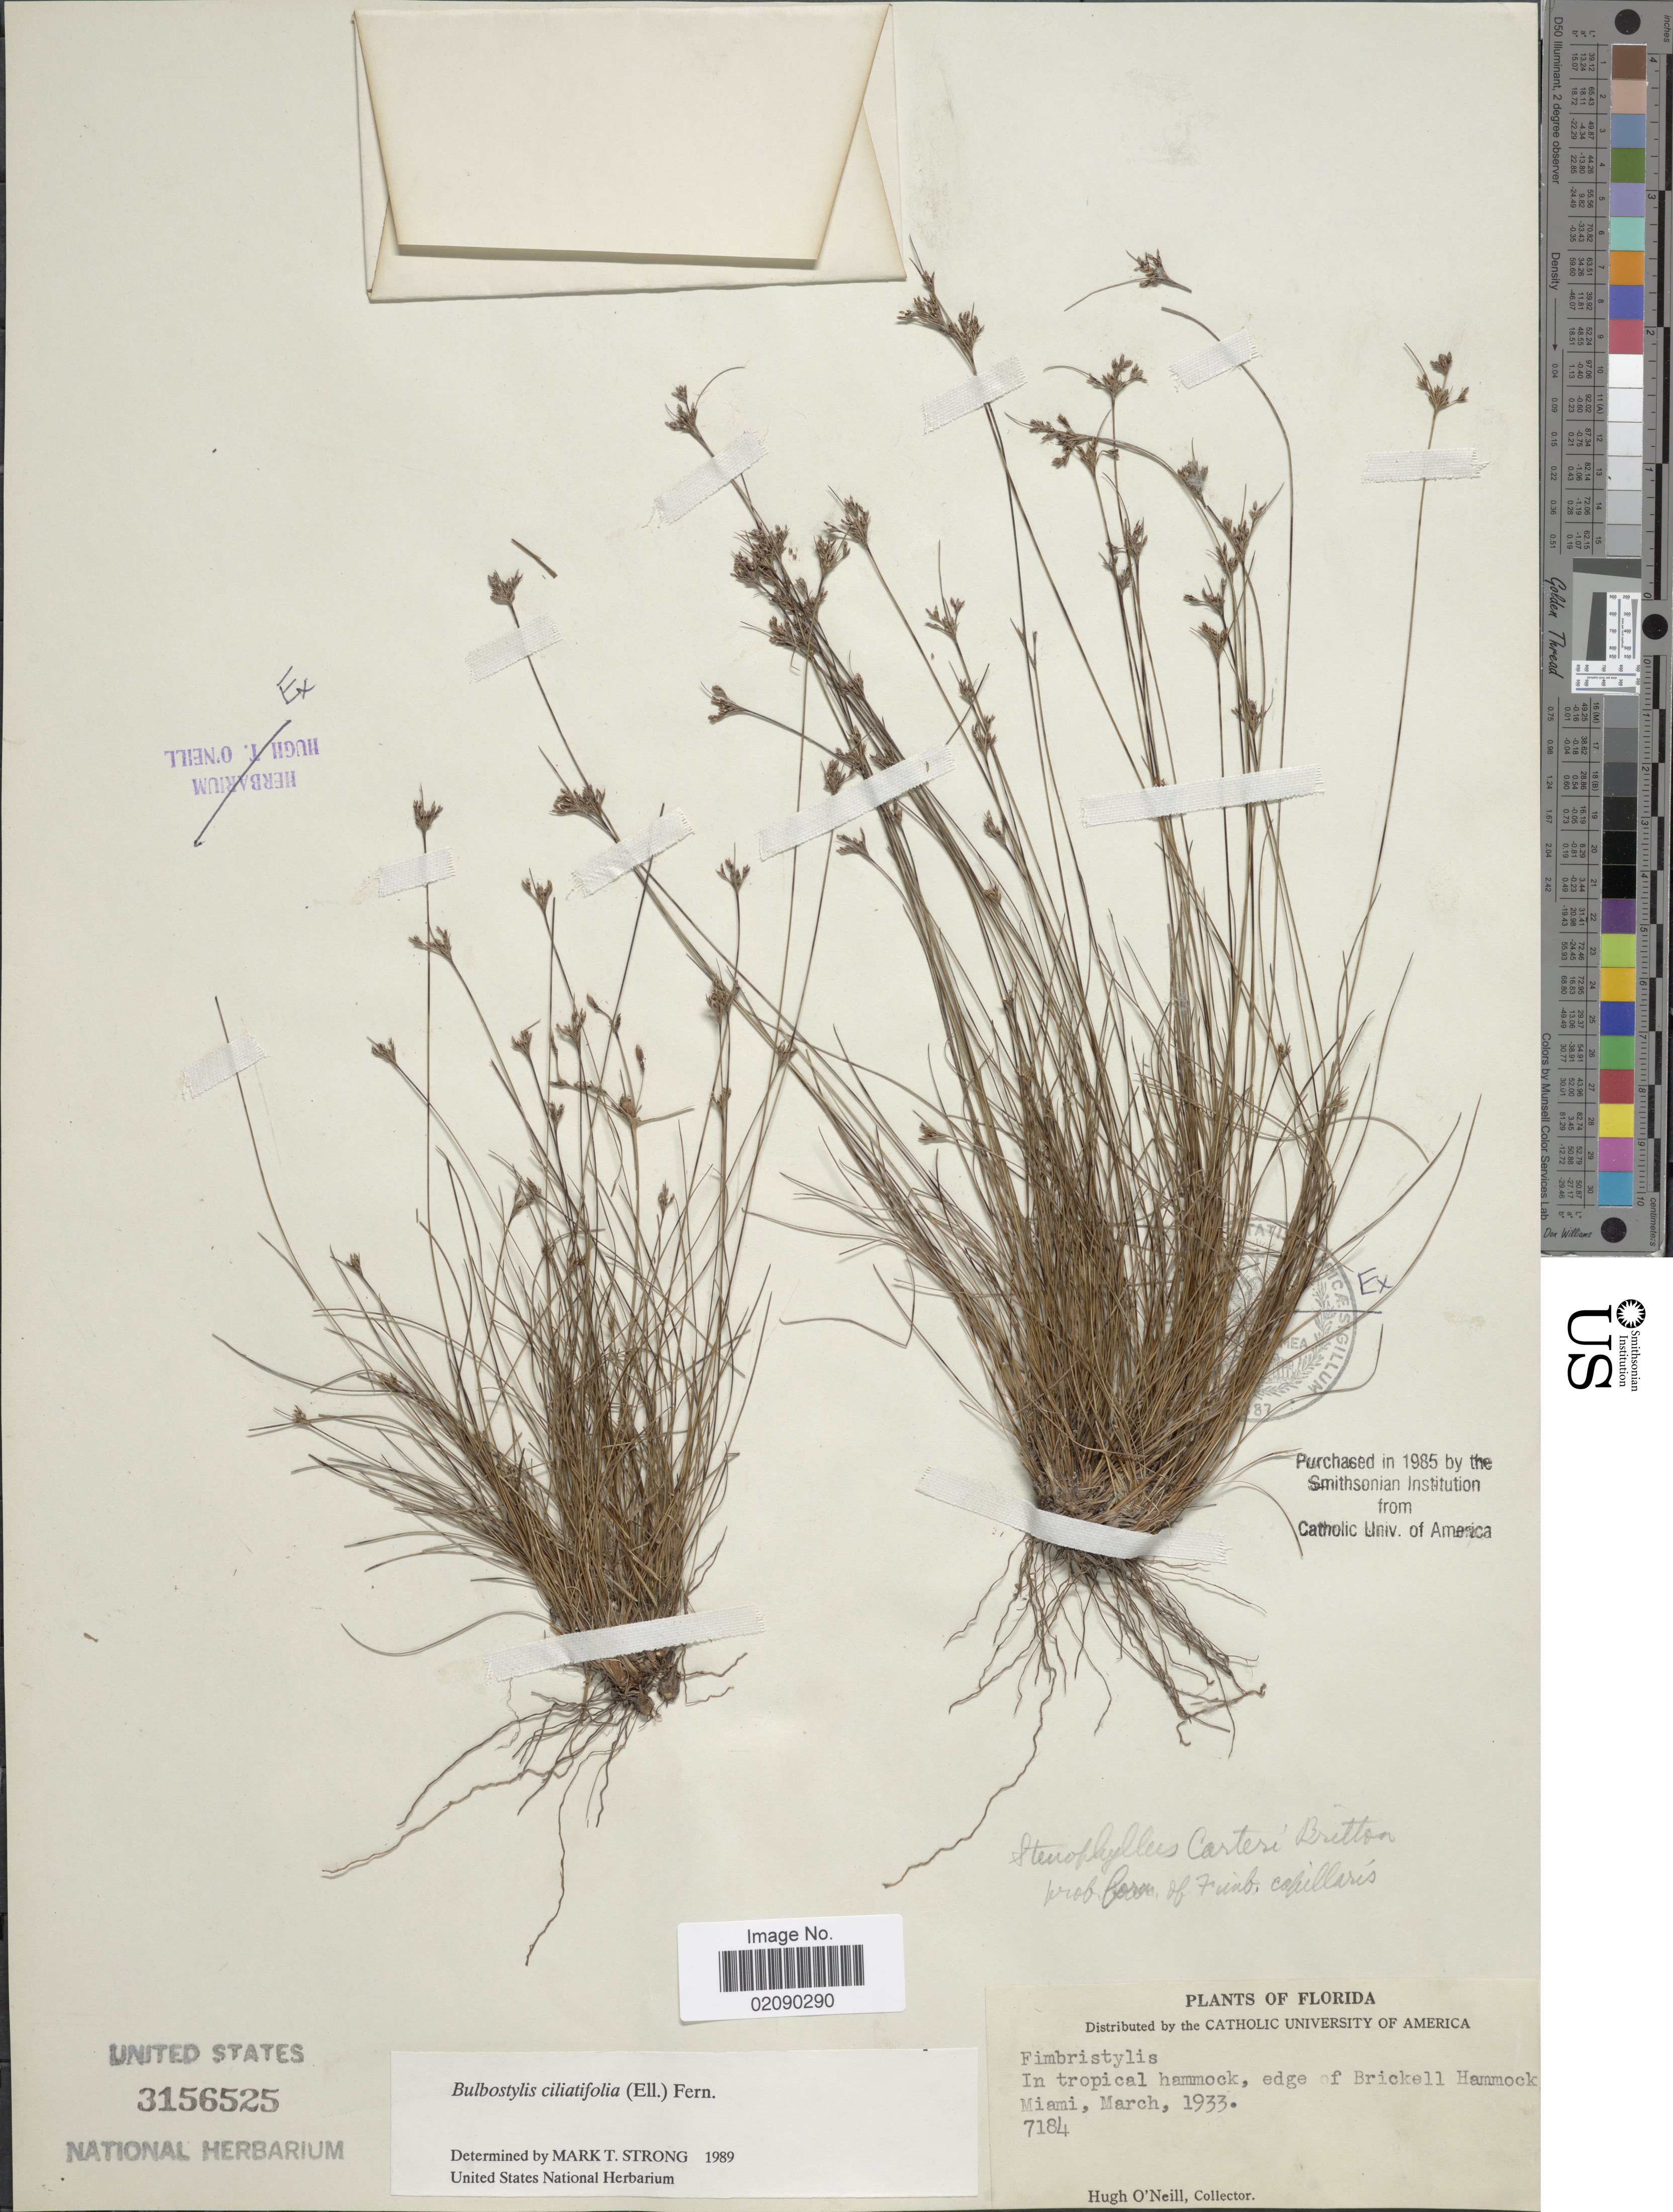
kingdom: Plantae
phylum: Tracheophyta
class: Liliopsida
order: Poales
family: Cyperaceae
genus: Bulbostylis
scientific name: Bulbostylis ciliatifolia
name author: (Elliott) Fernald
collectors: H. O'Neill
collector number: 7184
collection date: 1933-03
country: United States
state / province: Florida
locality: Edge of Brickell Hammock Miami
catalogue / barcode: US 3156525